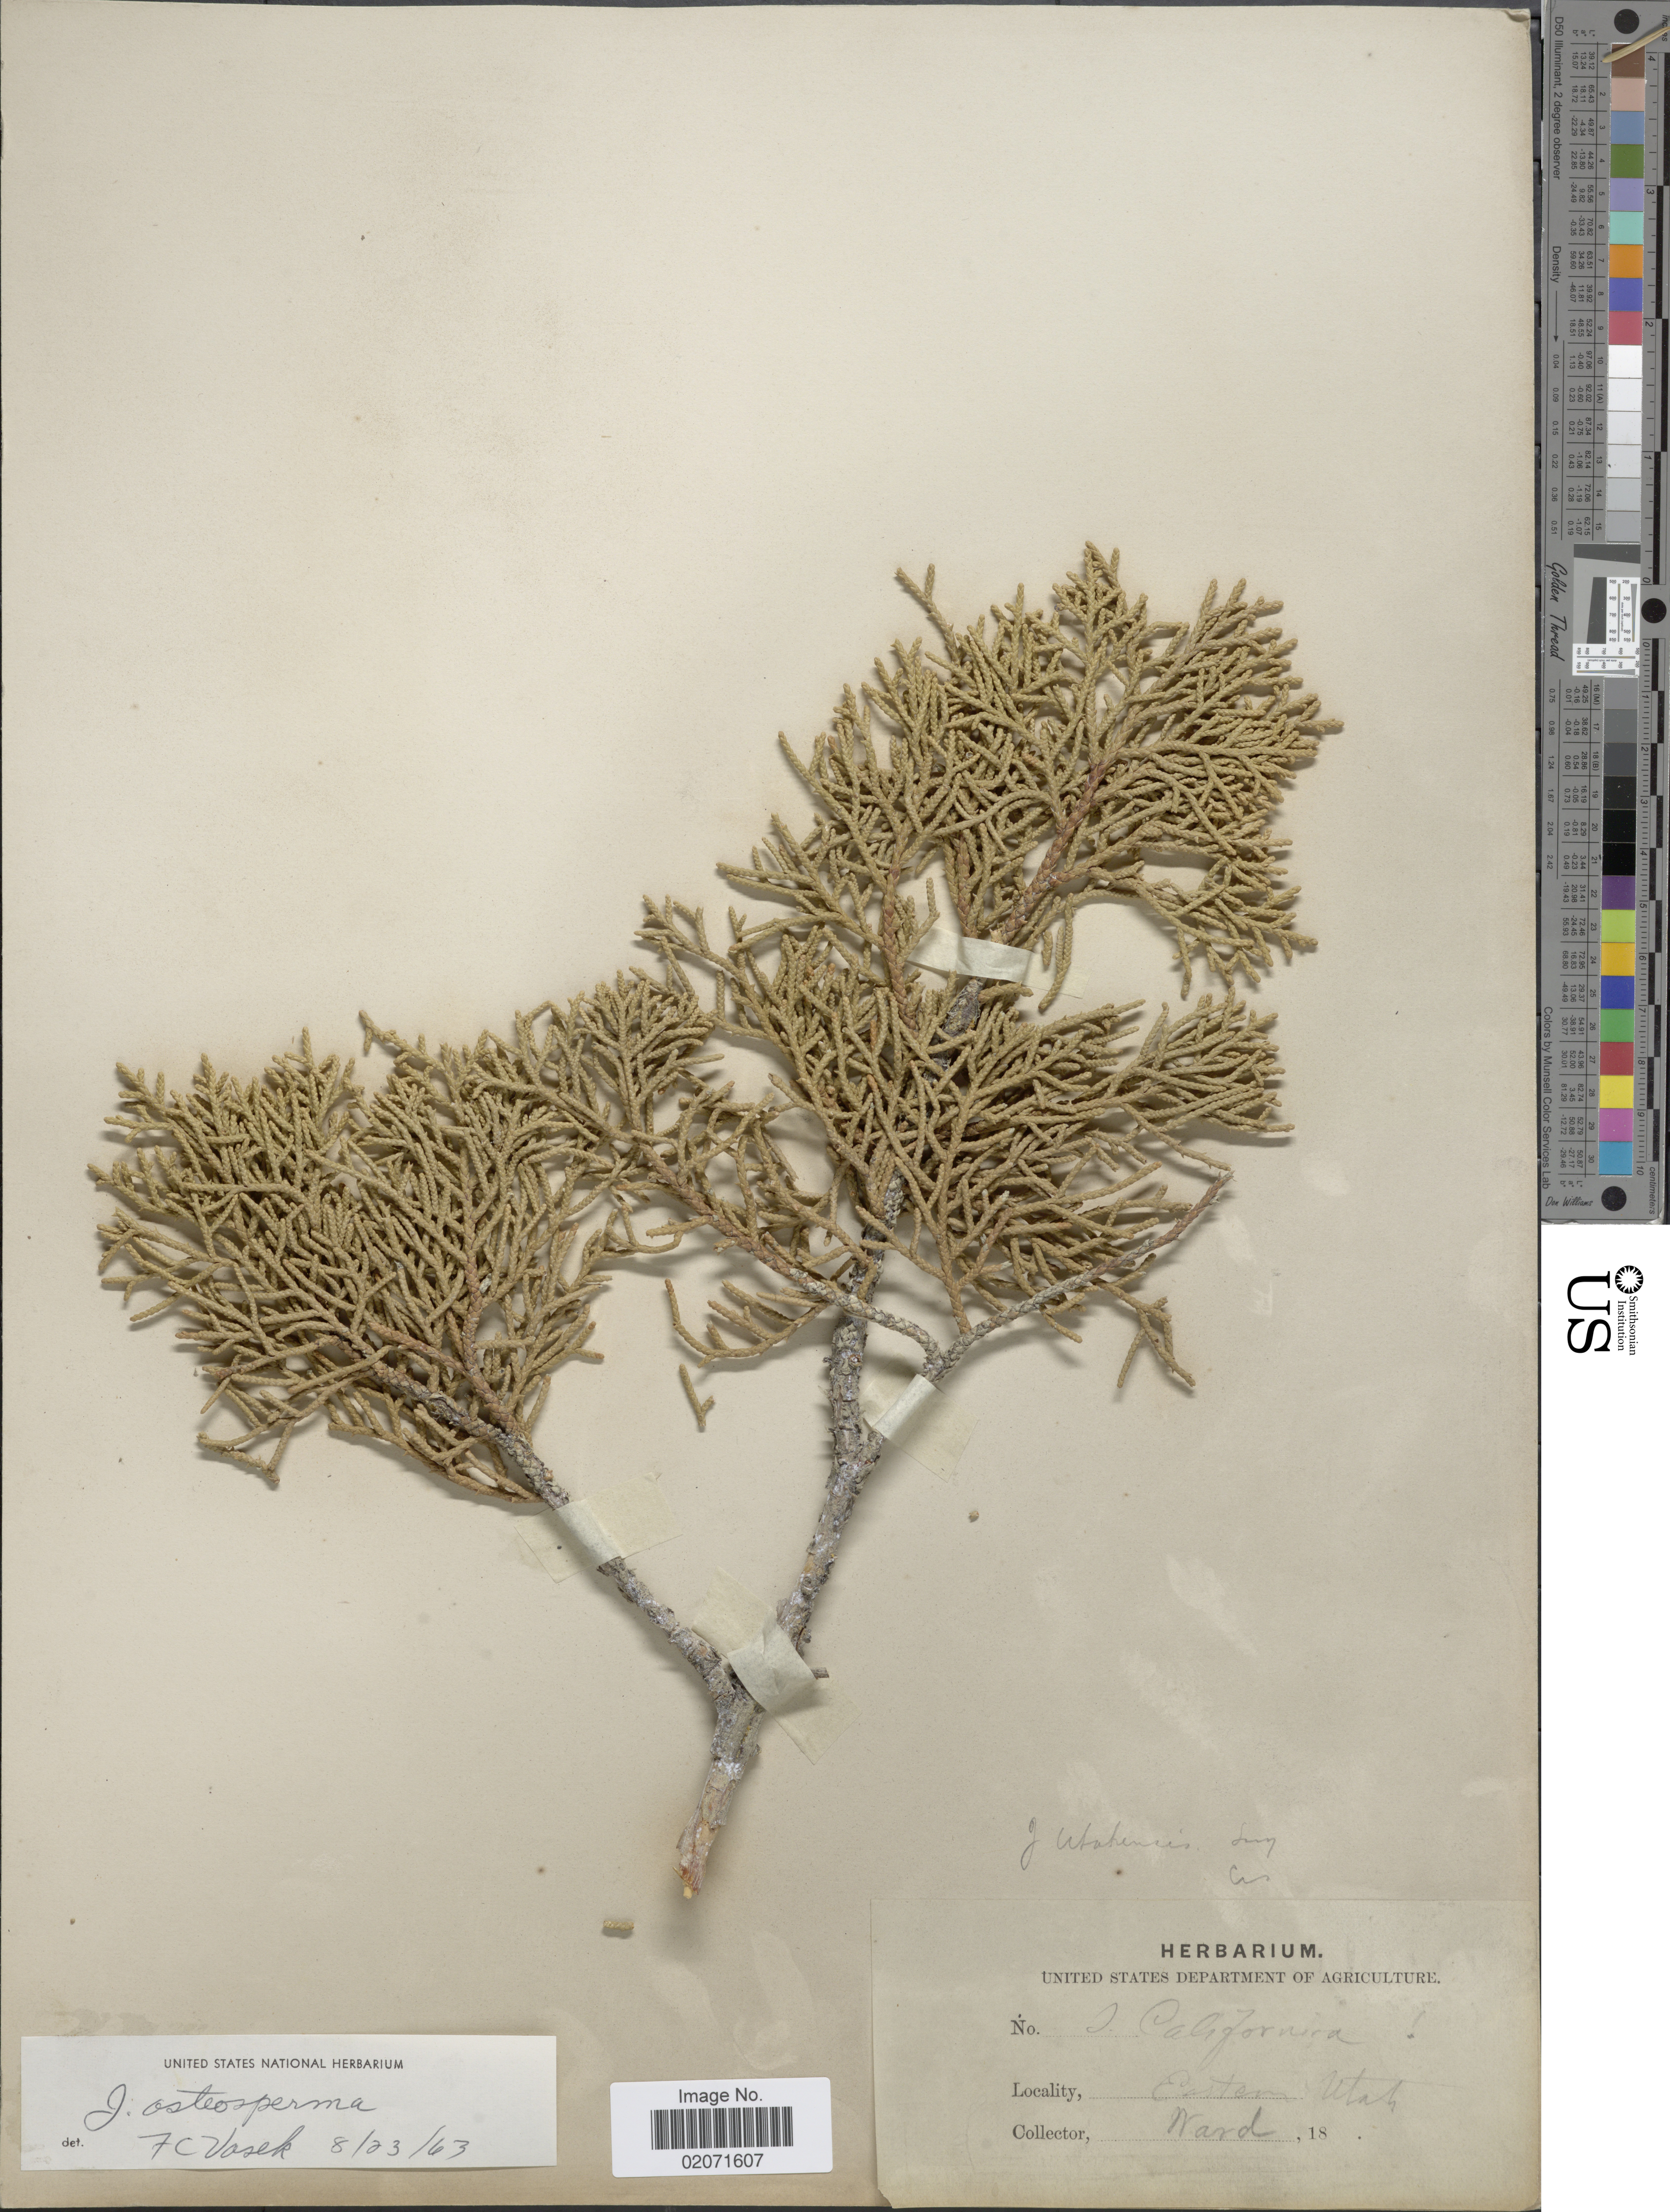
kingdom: Plantae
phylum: Tracheophyta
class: Pinopsida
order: Pinales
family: Cupressaceae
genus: Juniperus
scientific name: Juniperus osteosperma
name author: (Torr.) Little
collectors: -- Ward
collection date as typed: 18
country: United States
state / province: Utah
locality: Eastern Utah